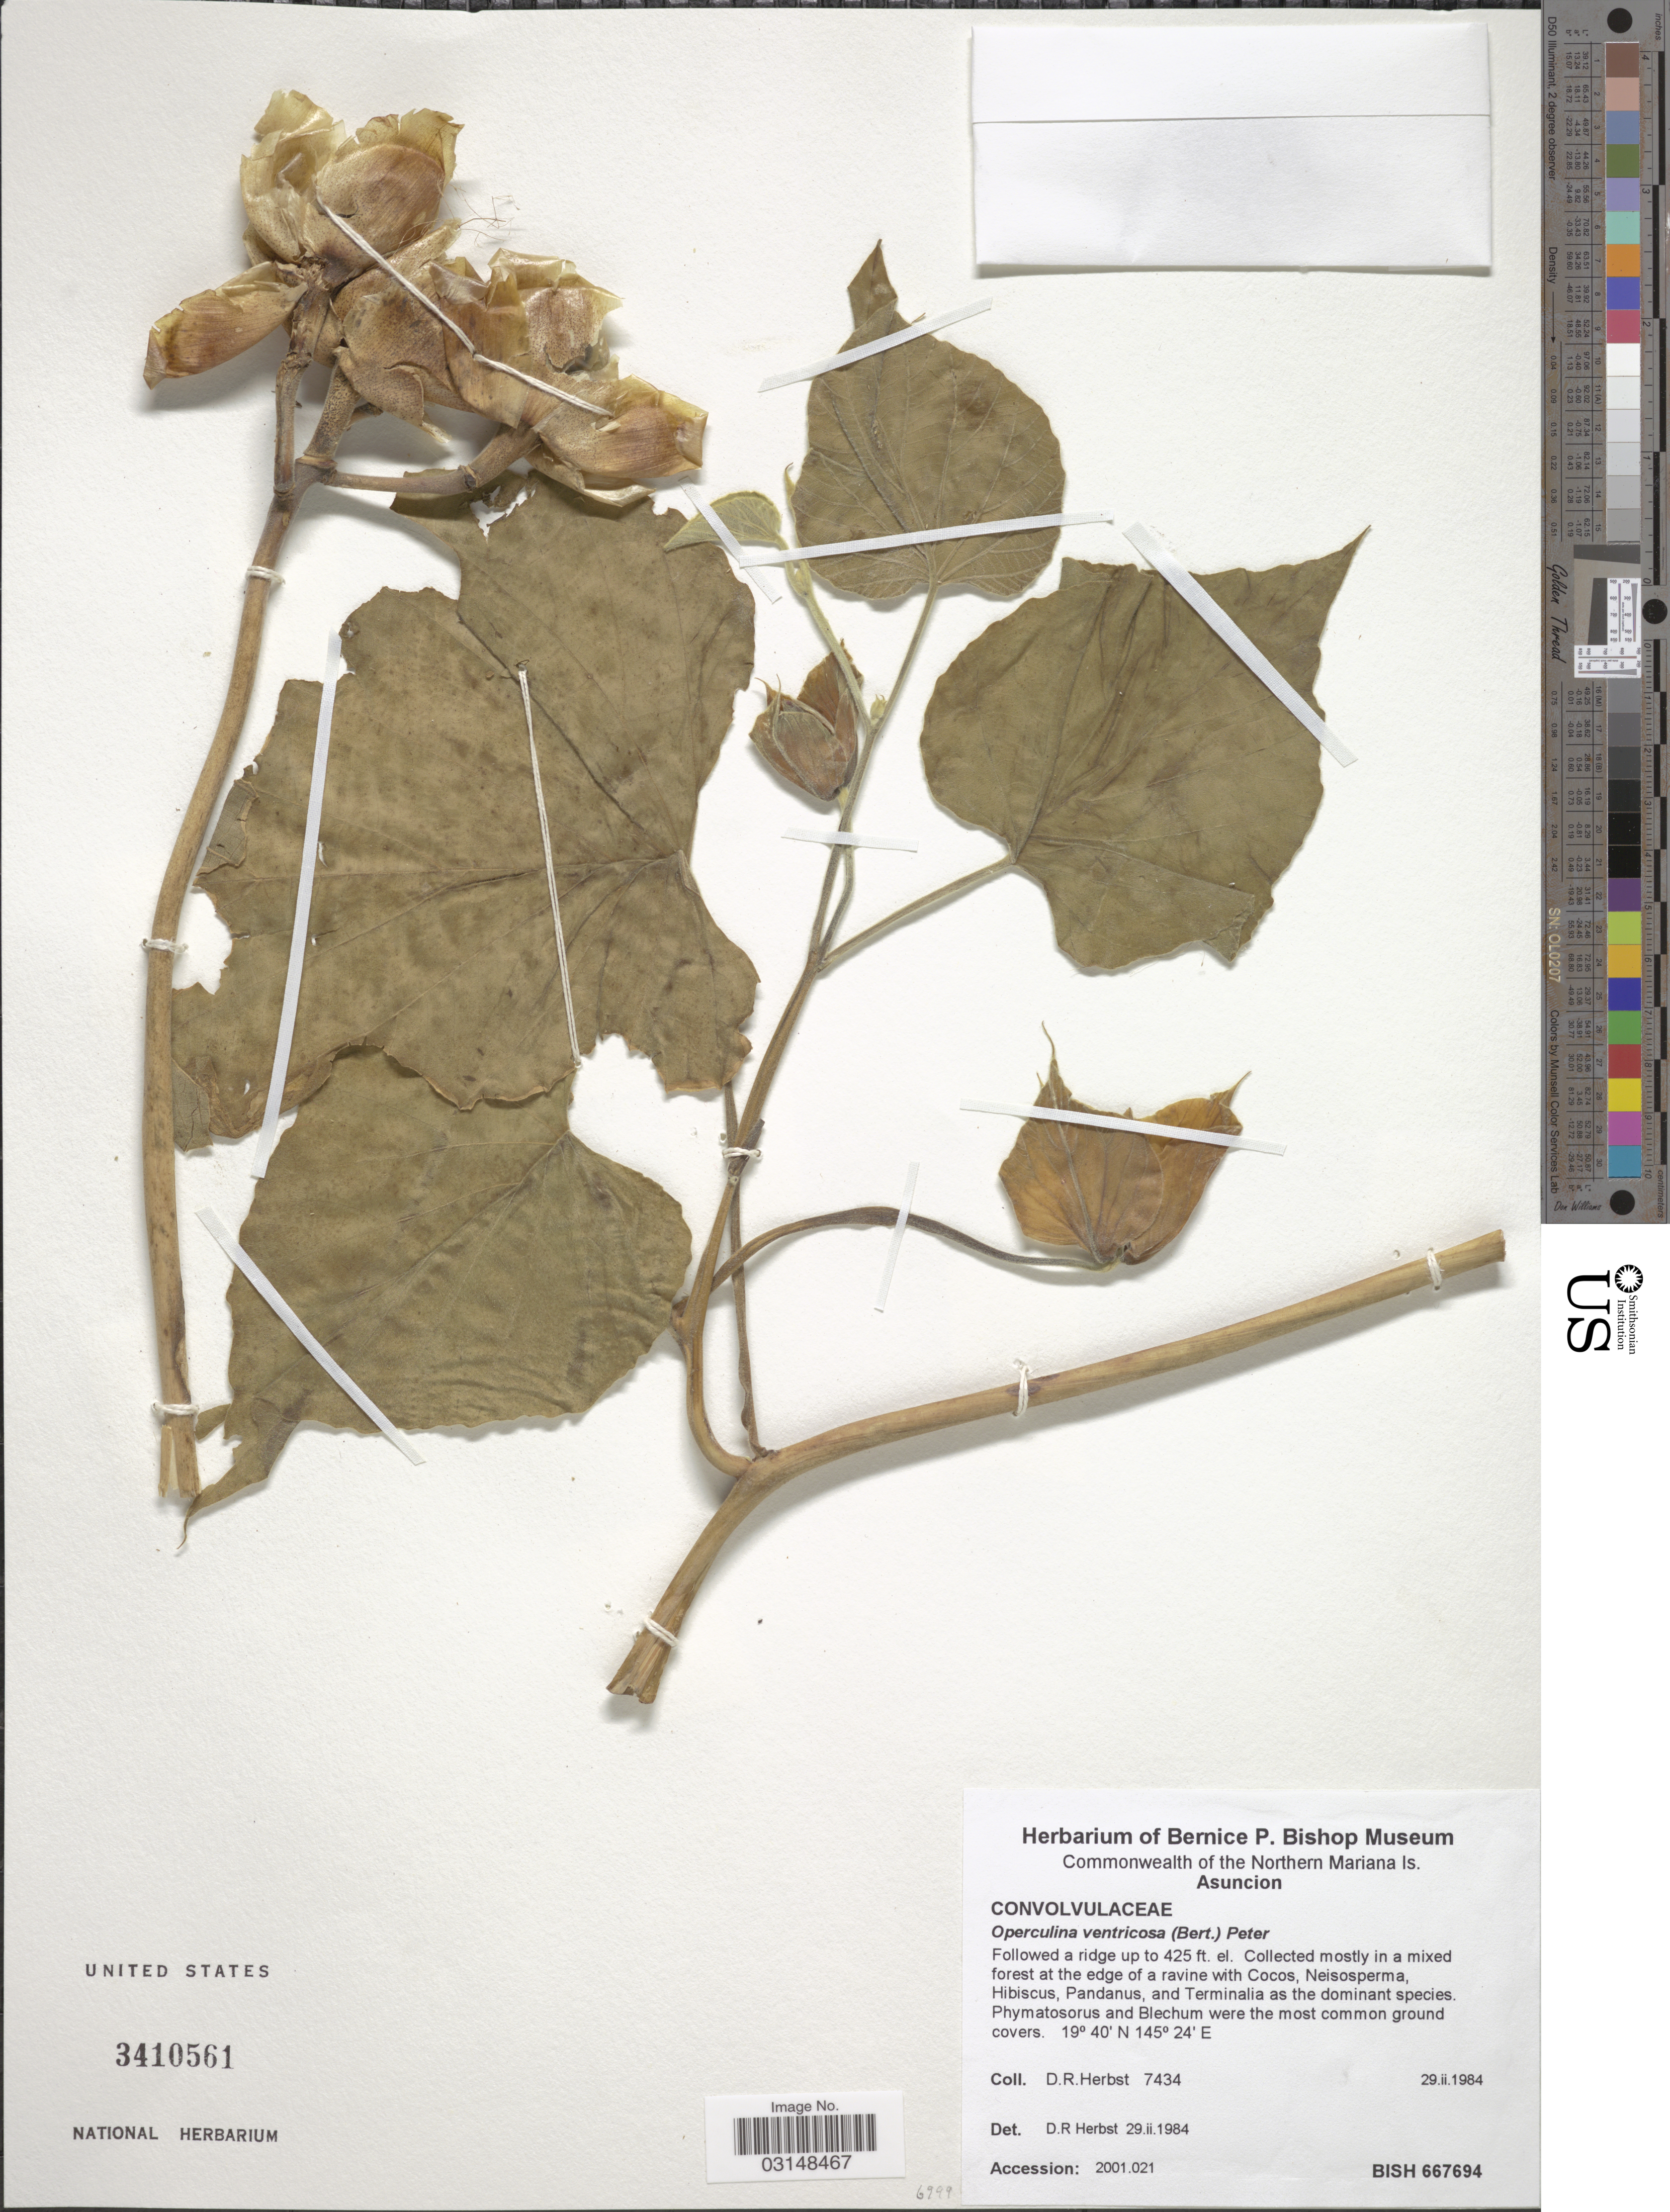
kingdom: Plantae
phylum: Tracheophyta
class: Magnoliopsida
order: Solanales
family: Convolvulaceae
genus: Operculina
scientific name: Operculina ventricosa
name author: (Aubl.) Barb. Rodr.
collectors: D. R. Herbst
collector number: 7434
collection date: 1984-02-29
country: Northern Mariana Islands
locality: Asuncion.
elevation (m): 130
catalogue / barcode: US 3410561